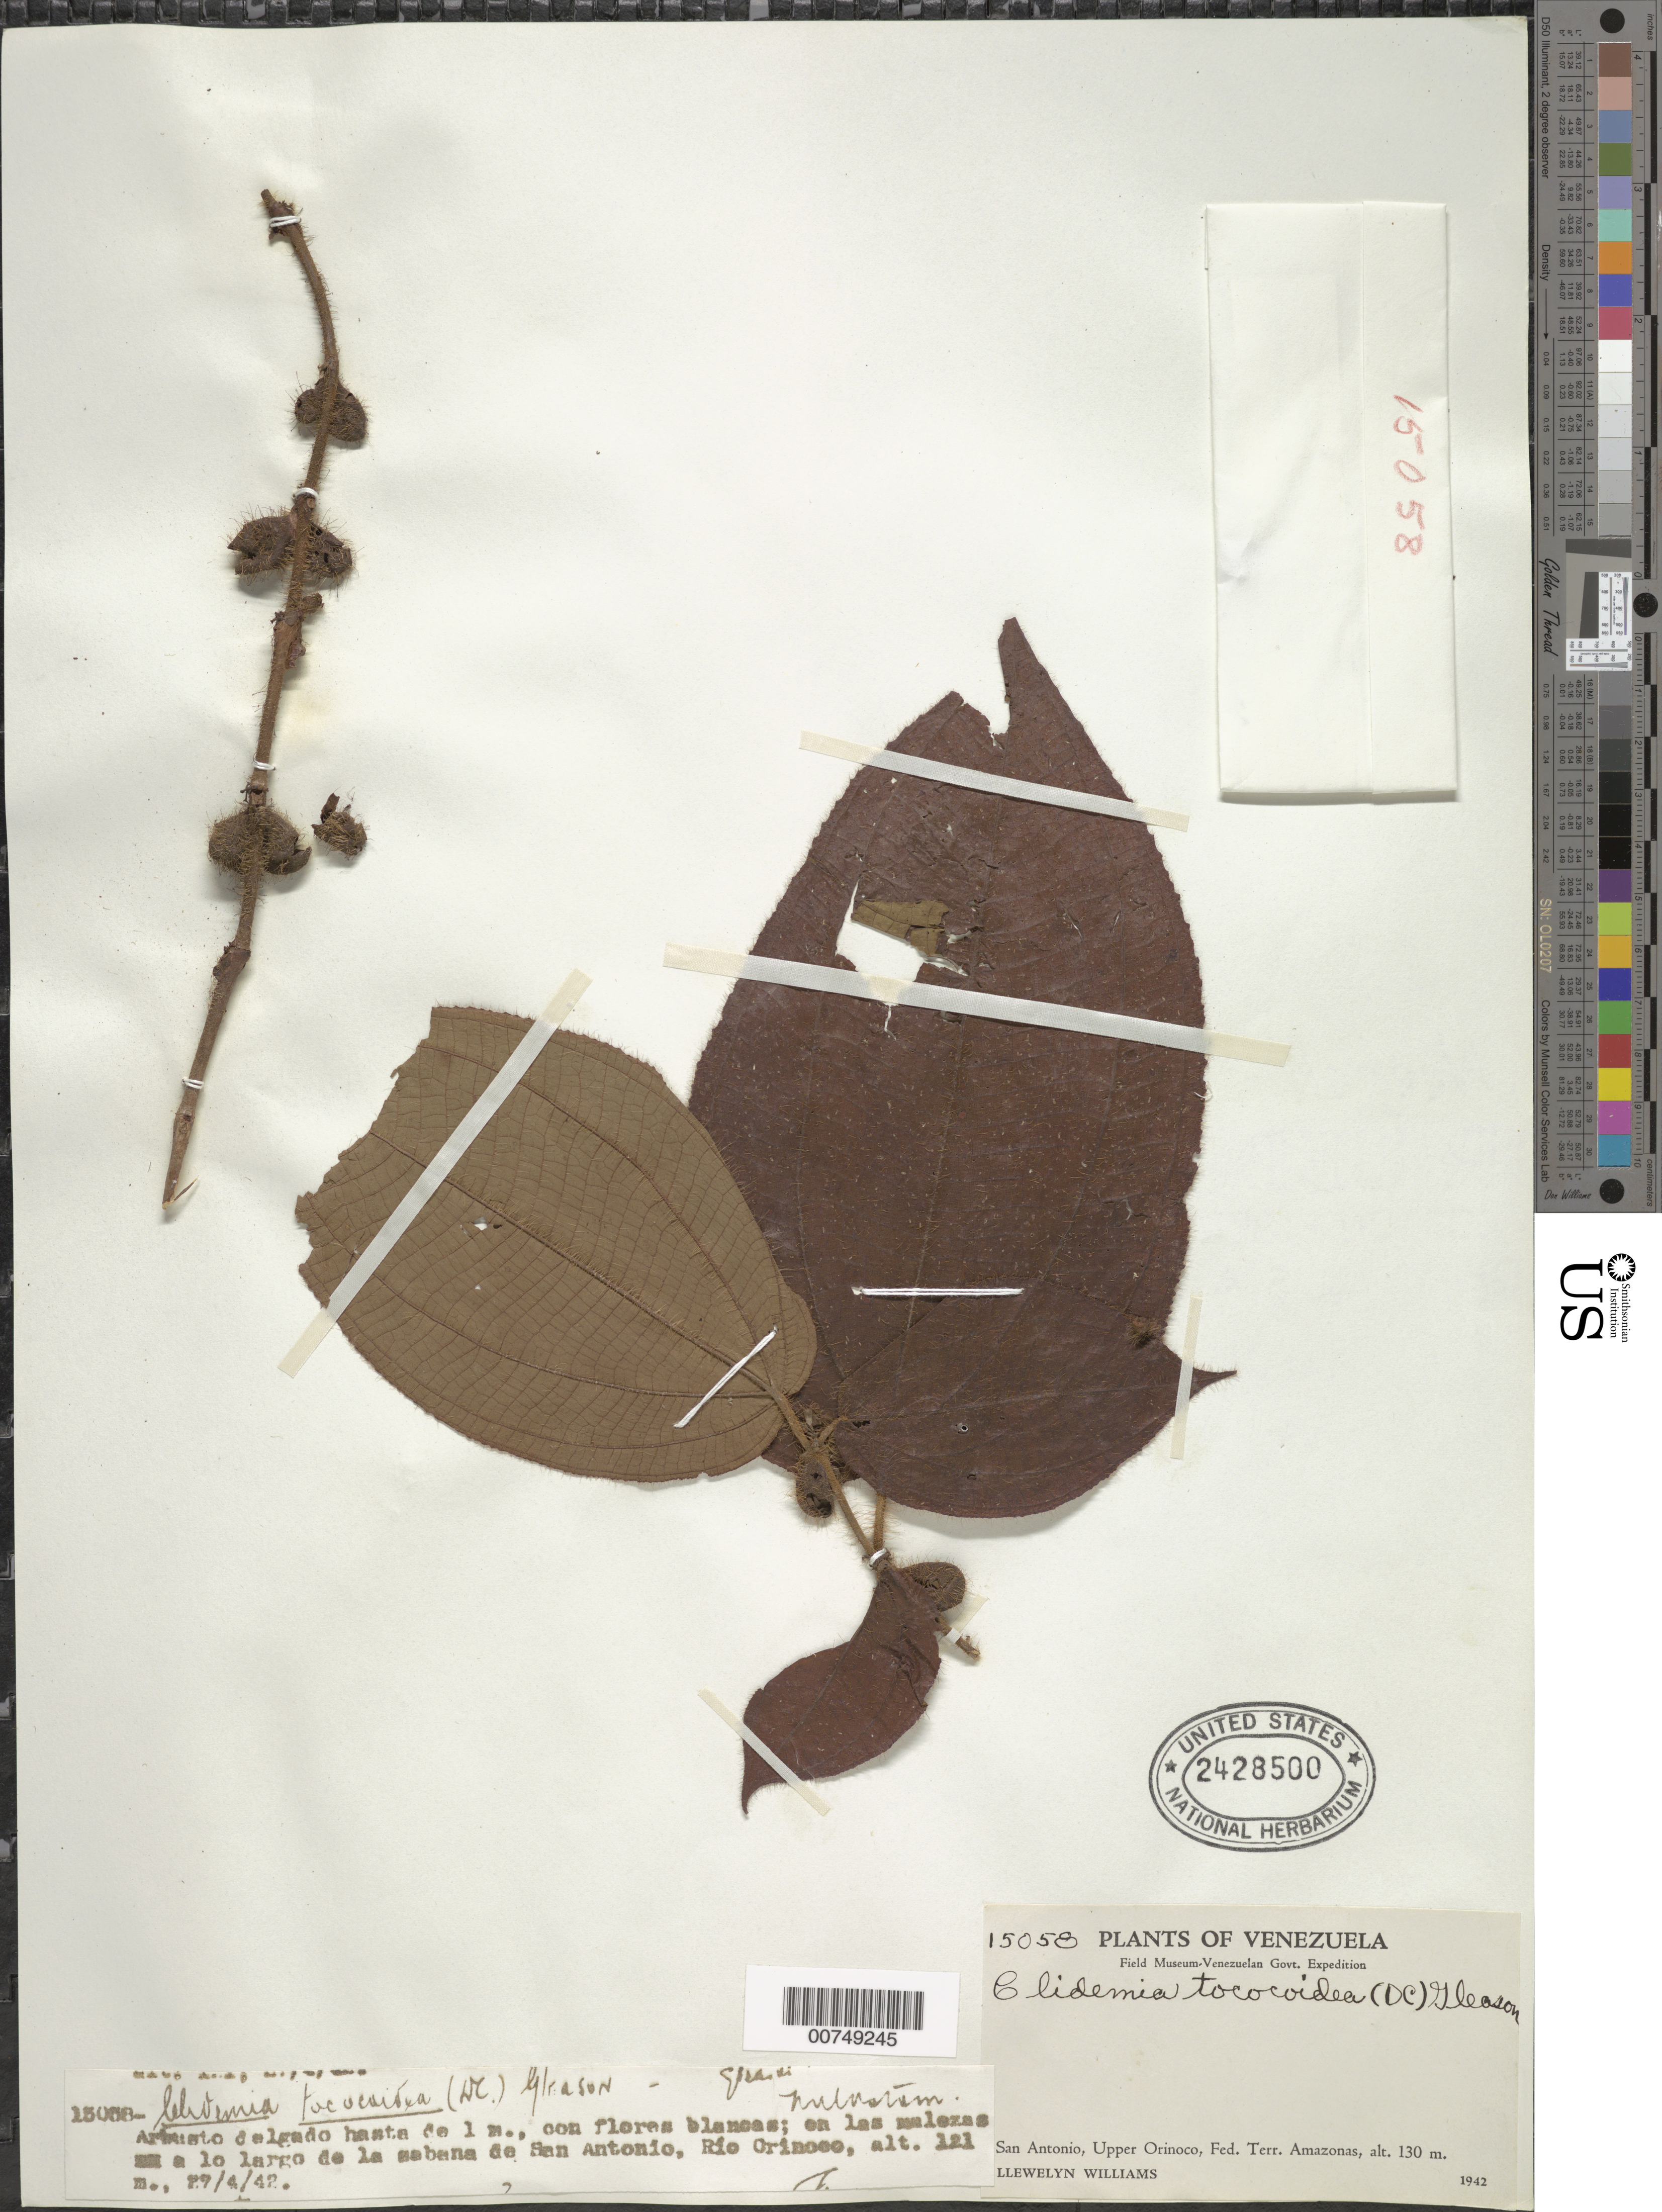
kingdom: Plantae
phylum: Tracheophyta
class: Magnoliopsida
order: Myrtales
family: Melastomataceae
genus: Clidemia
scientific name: Clidemia tococoidea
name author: (DC.) Gleason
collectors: Ll. Williams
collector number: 15058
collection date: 1942-04-27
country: Venezuela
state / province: Amazonas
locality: A lo largo de la sabana de San Antonio, Rio Orinoco. San Antonio, Upper Orinoco, Fed. Terr. Amazonas.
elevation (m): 121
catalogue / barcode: US 2428500